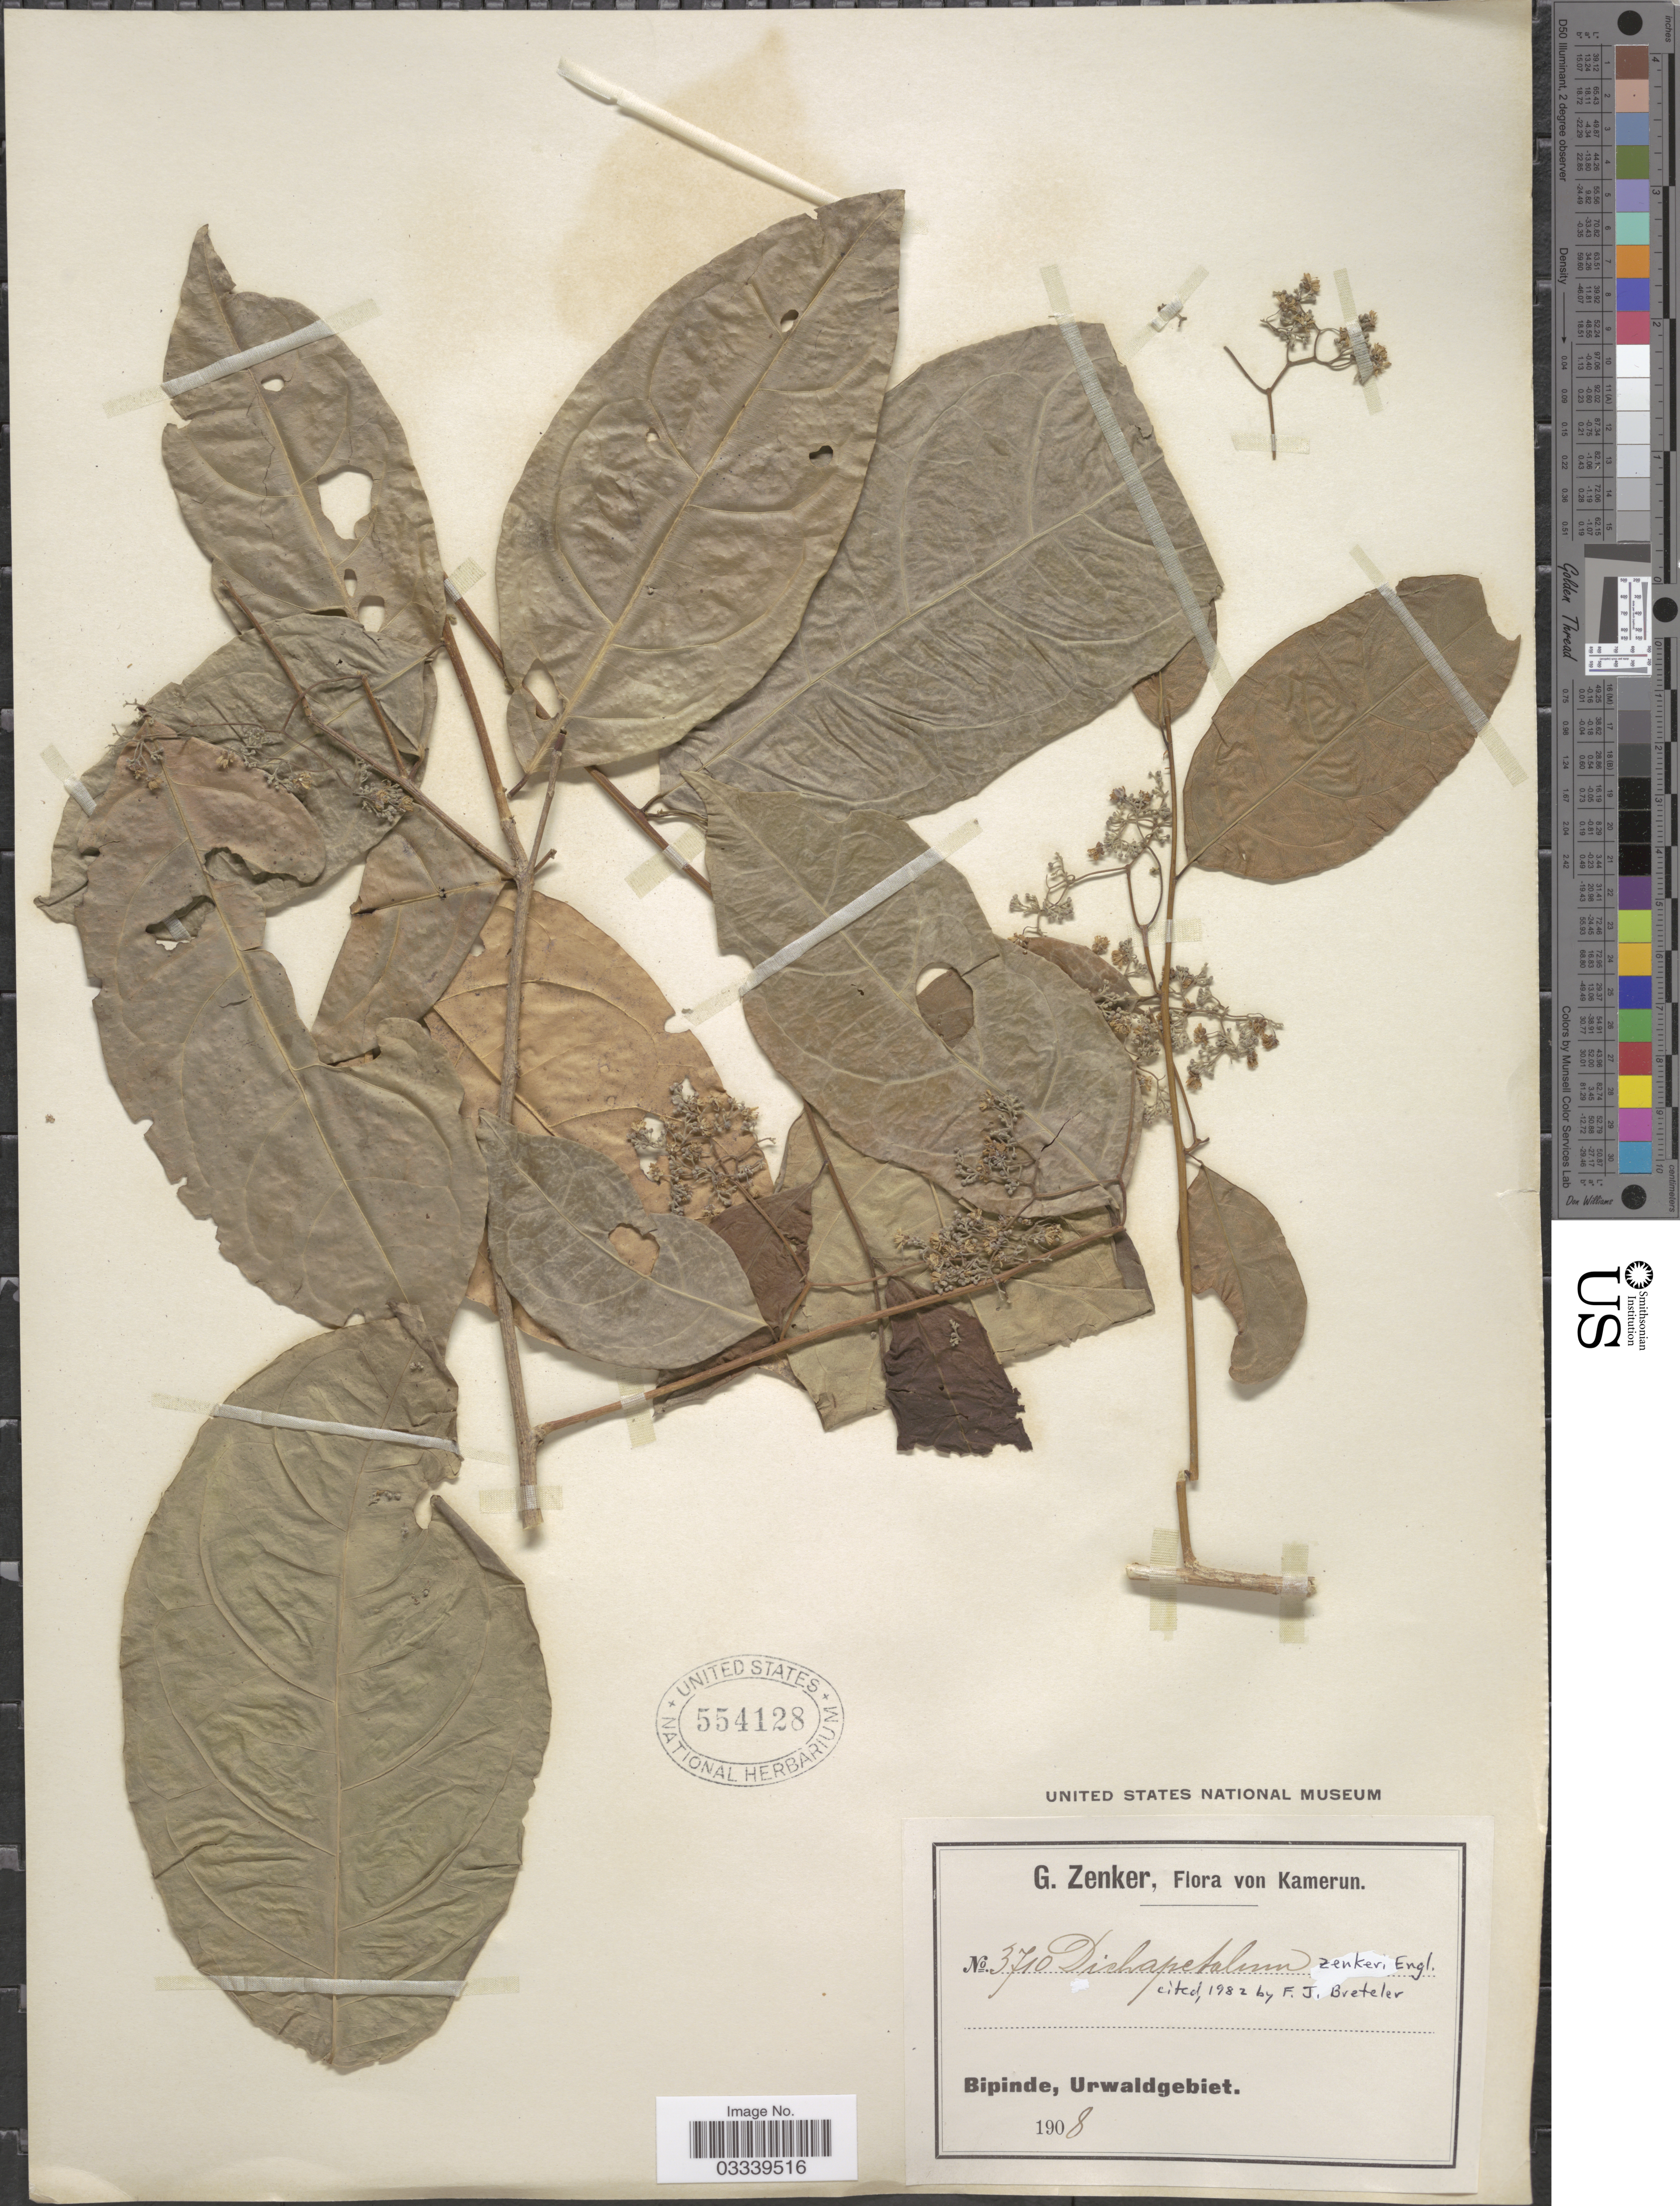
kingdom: Plantae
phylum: Tracheophyta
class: Magnoliopsida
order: Malpighiales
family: Dichapetalaceae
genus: Dichapetalum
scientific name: Dichapetalum zenkeri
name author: Engl.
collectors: G. A. Zenker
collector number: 3710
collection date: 1908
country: Cameroon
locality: Bipinde, Urwaldgebiet.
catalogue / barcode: US 554128